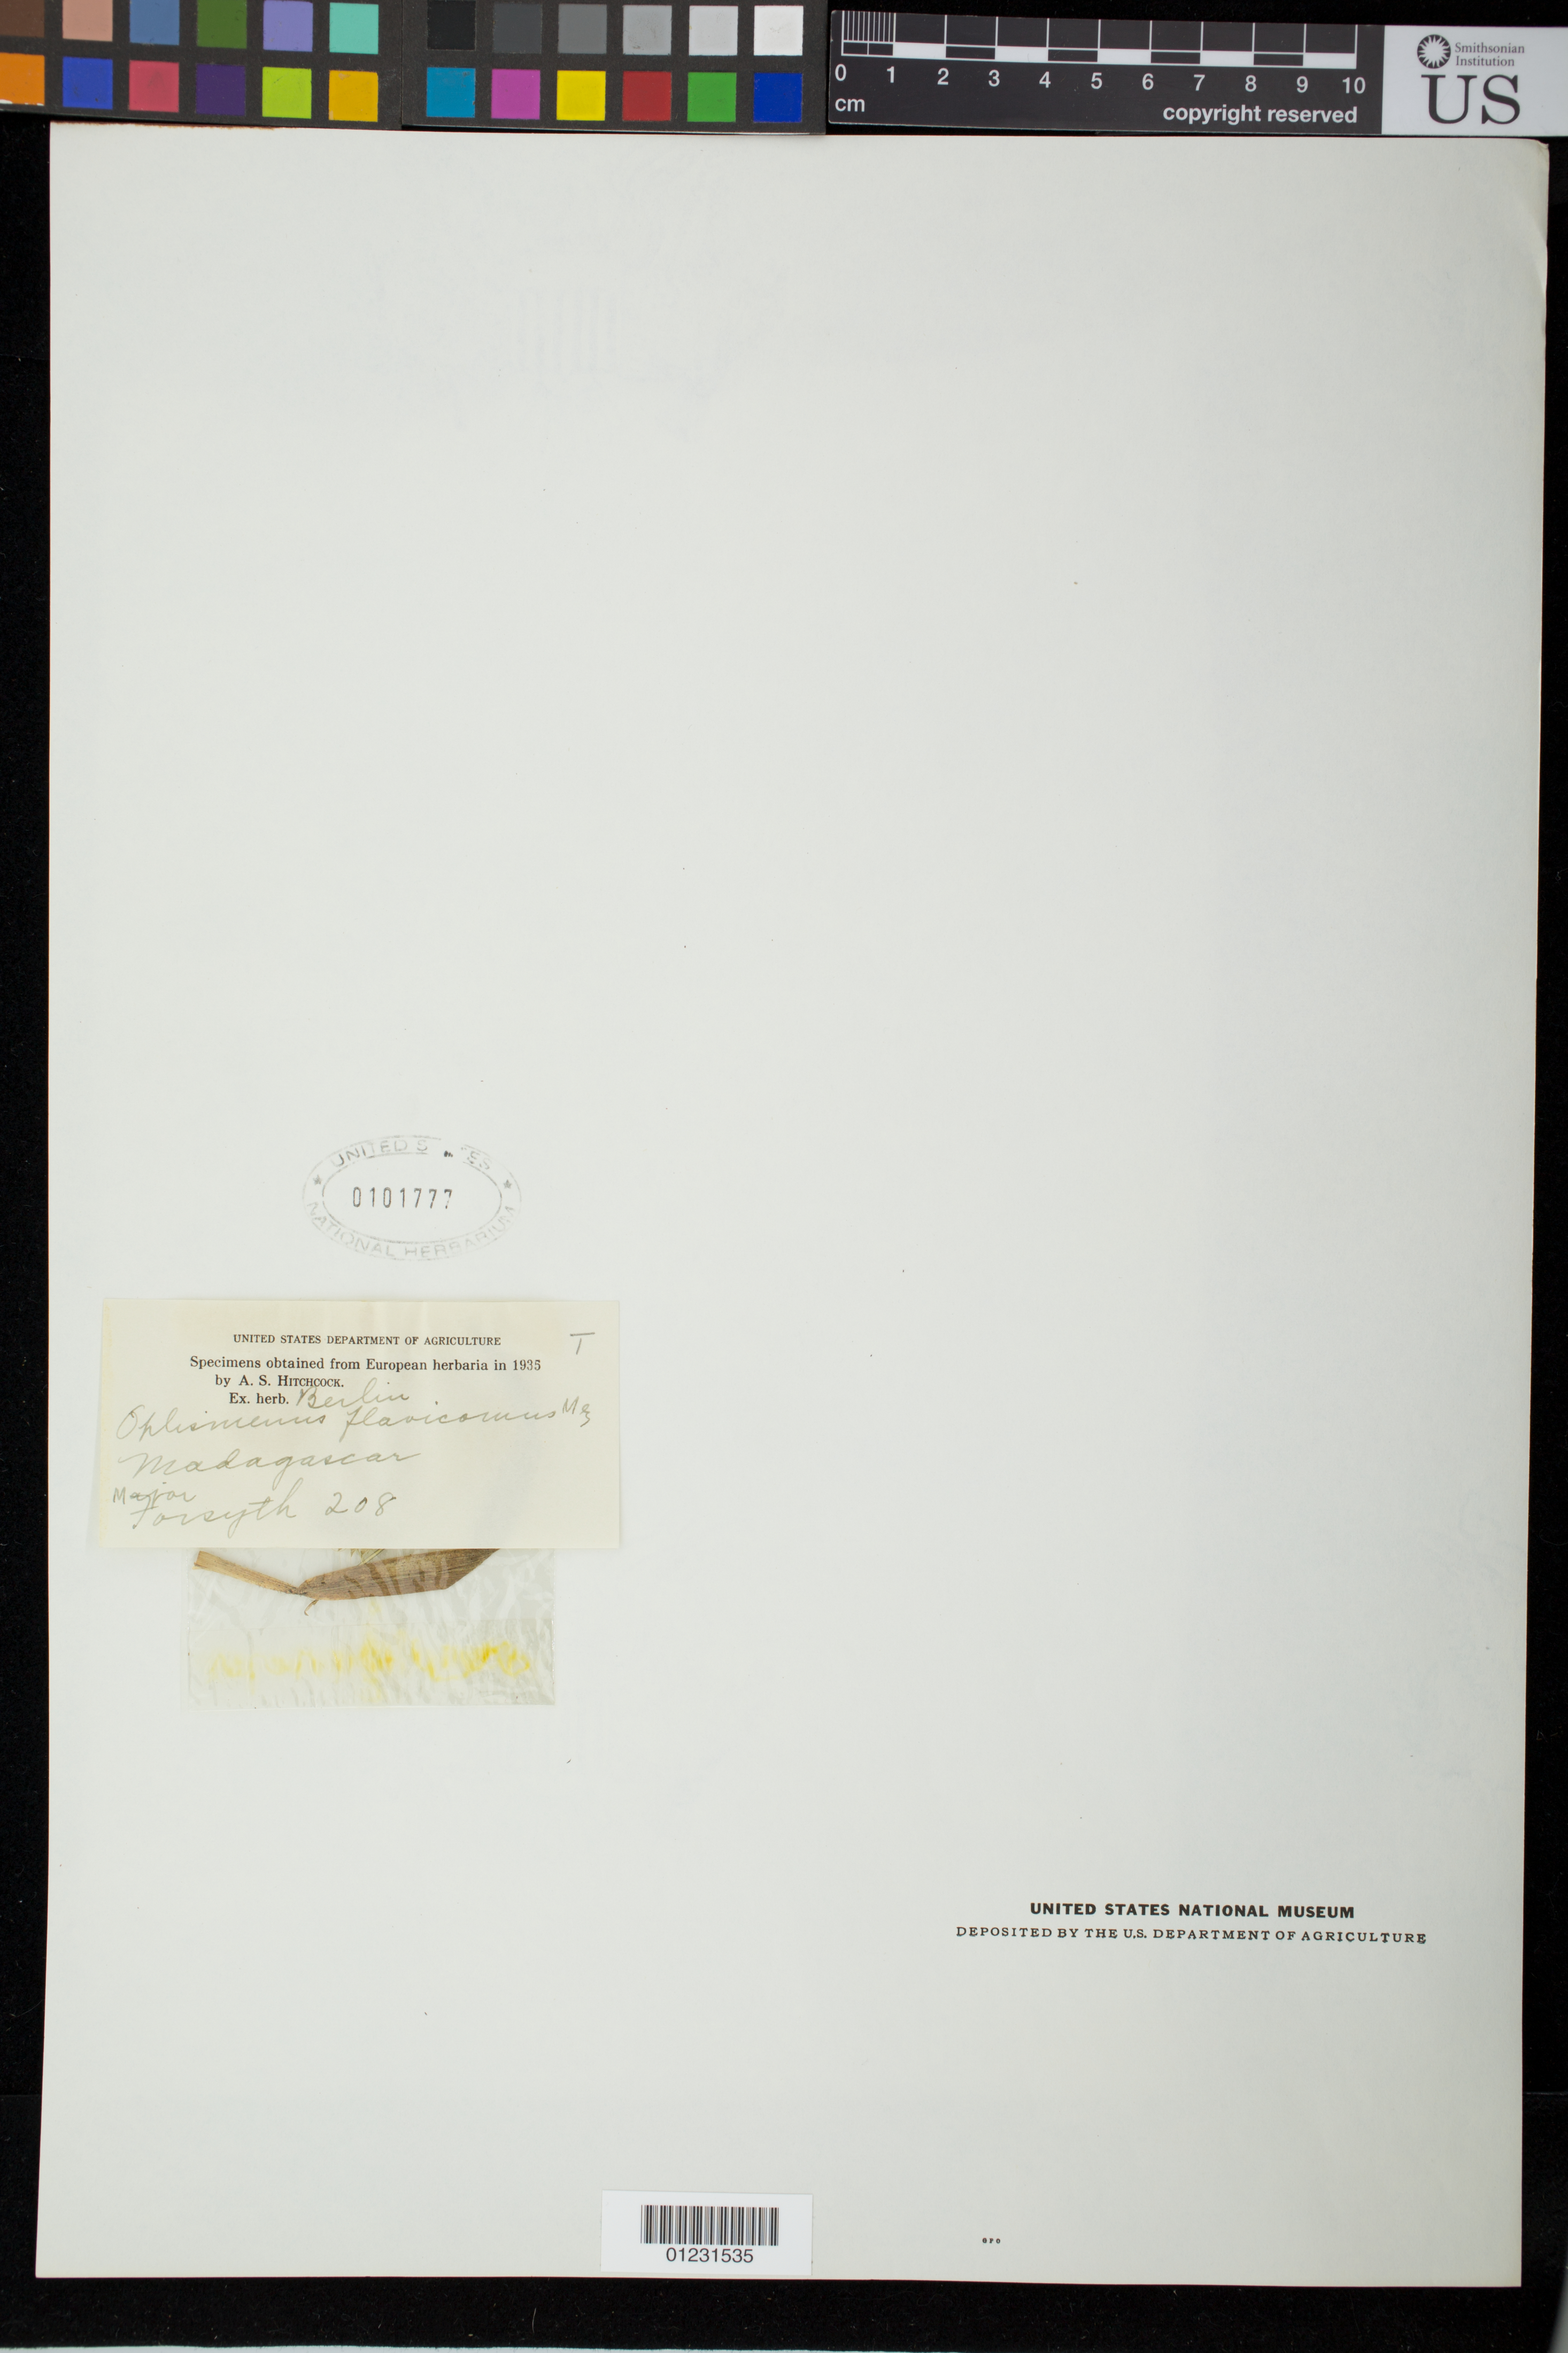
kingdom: Plantae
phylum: Tracheophyta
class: Liliopsida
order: Poales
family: Poaceae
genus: Oplismenus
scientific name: Oplismenus flavicomus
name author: Mez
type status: Isotype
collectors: C. I. Forsyth-Major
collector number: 208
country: Madagascar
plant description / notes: Fragmentary material of type specimen ex herb. Berlin.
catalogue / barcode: US 101777